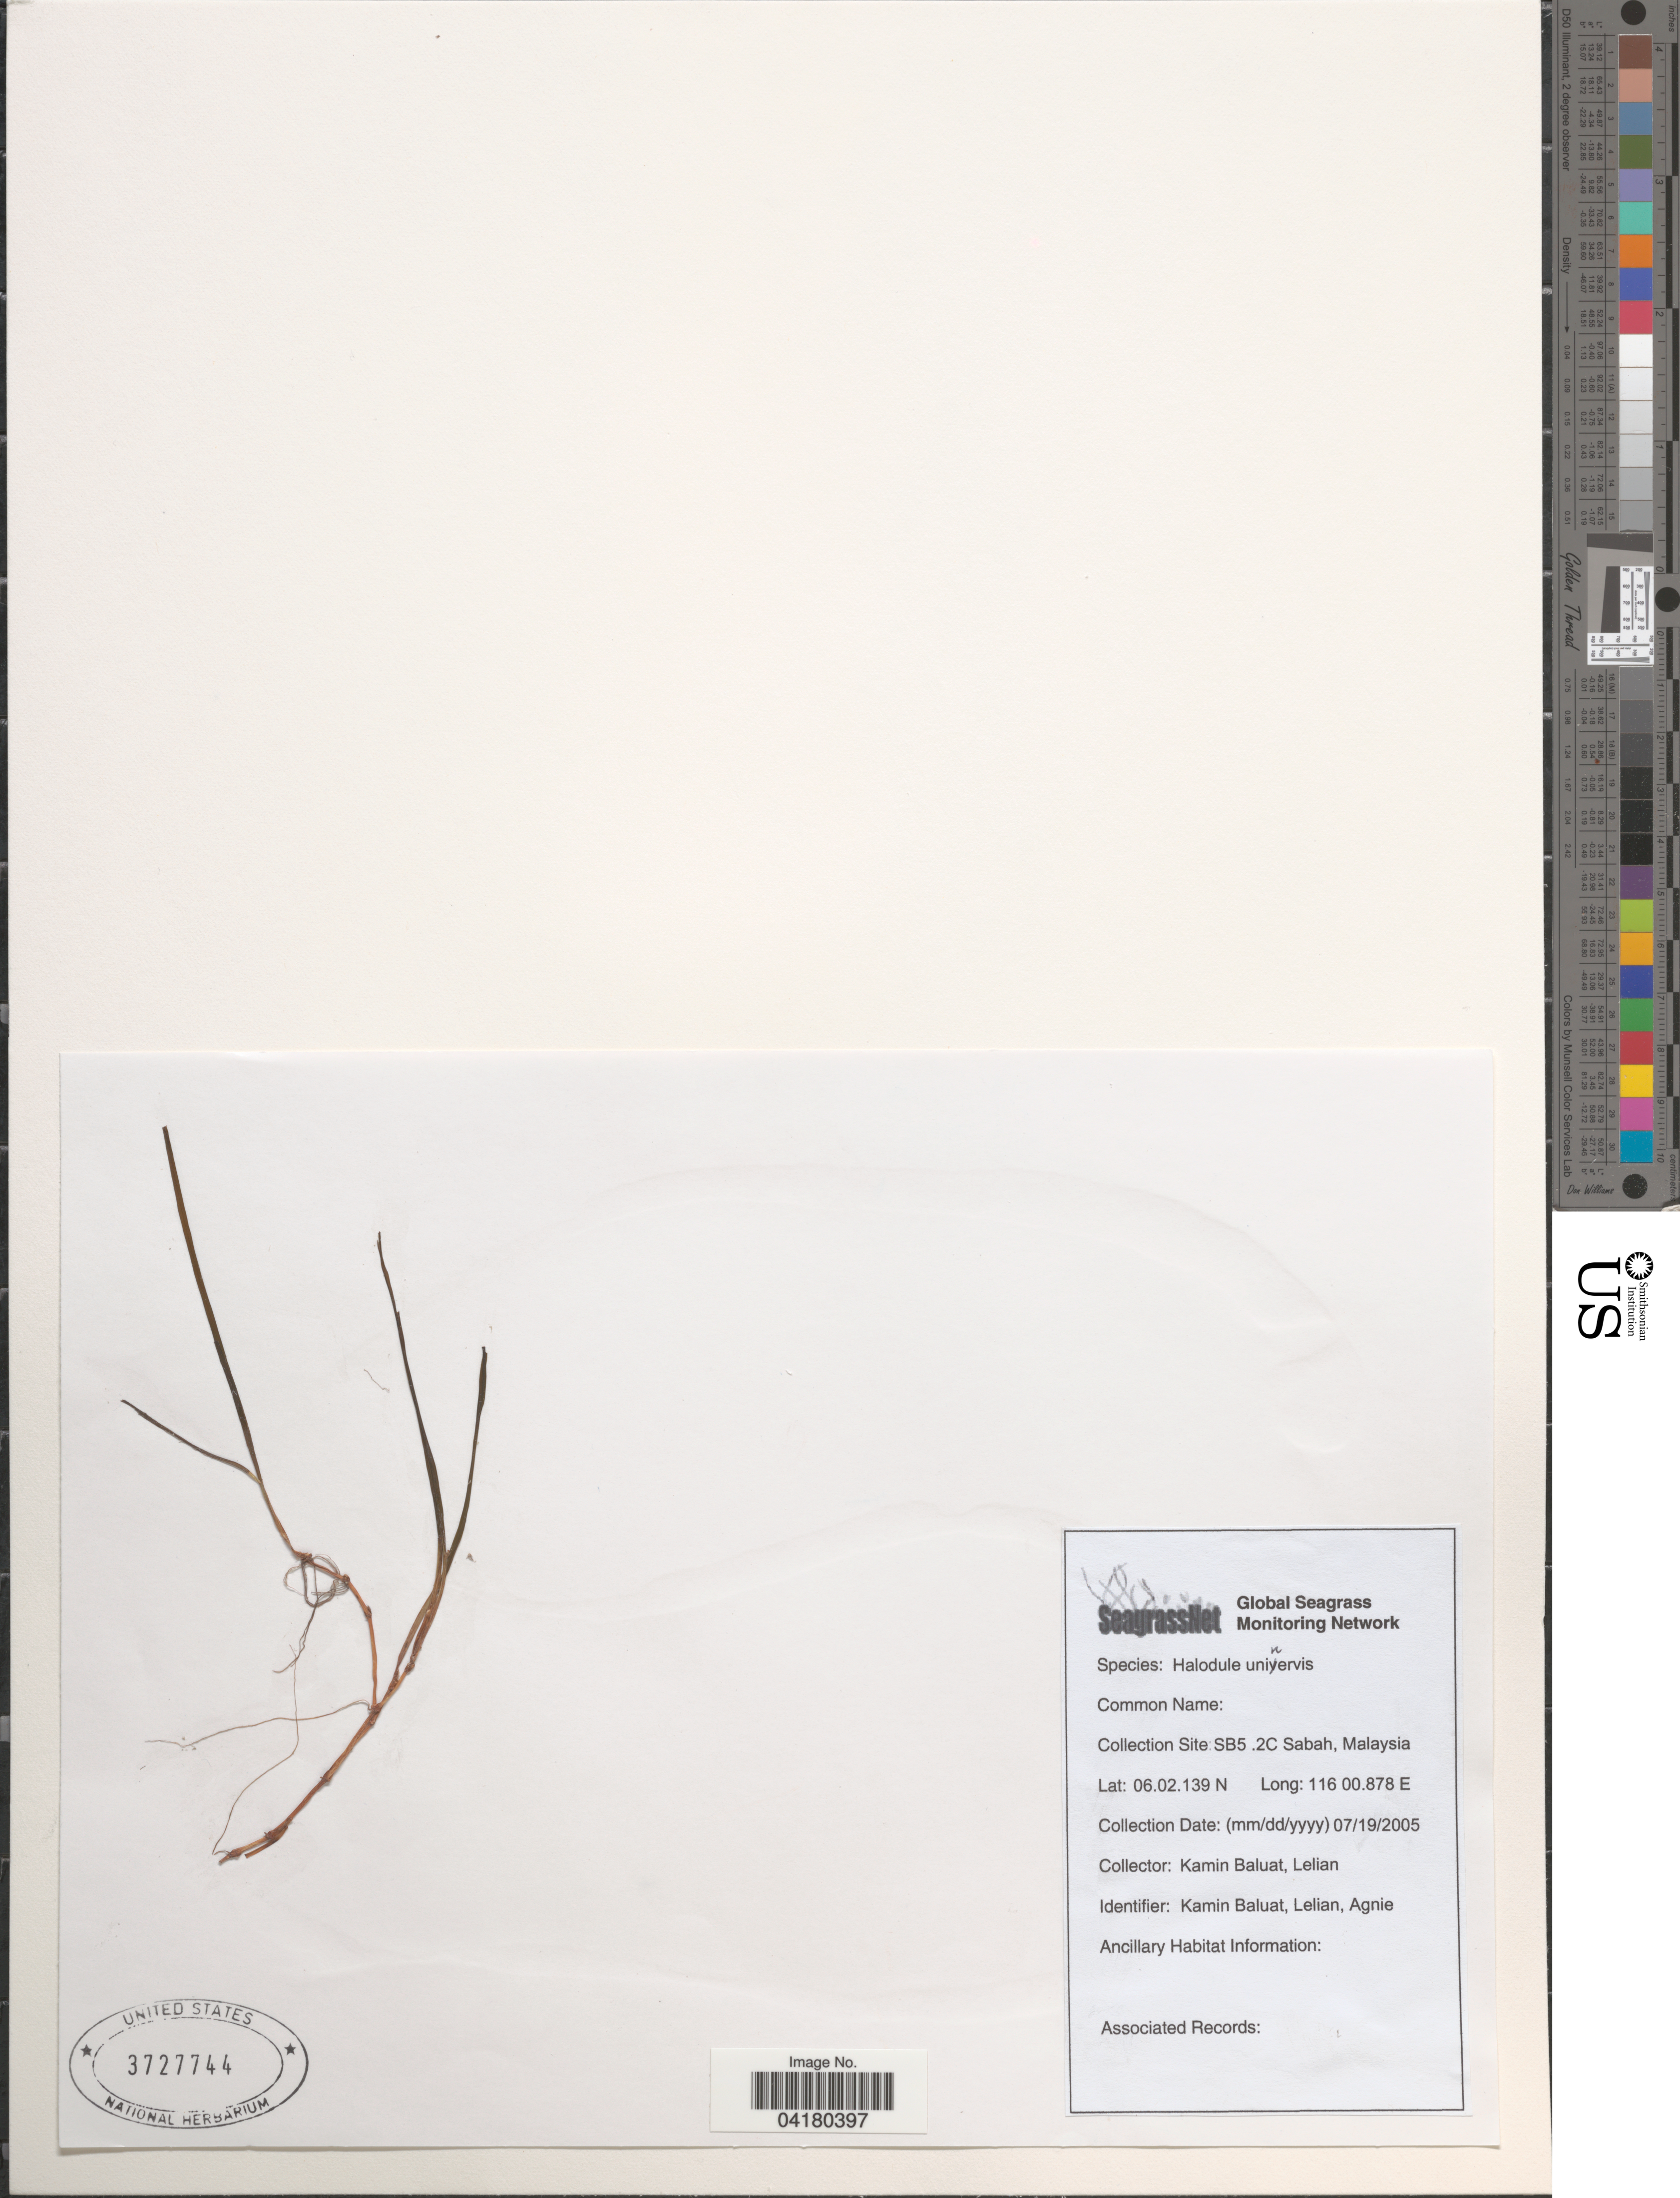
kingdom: Plantae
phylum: Tracheophyta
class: Liliopsida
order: Alismatales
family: Cymodoceaceae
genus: Halodule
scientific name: Halodule uninervis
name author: (Forssk.) Asch.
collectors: K. Baluat & Lelian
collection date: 2005-07-19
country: Malaysia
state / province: Sabah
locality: Collection Site: SB5 .2c.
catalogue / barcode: US 3727744